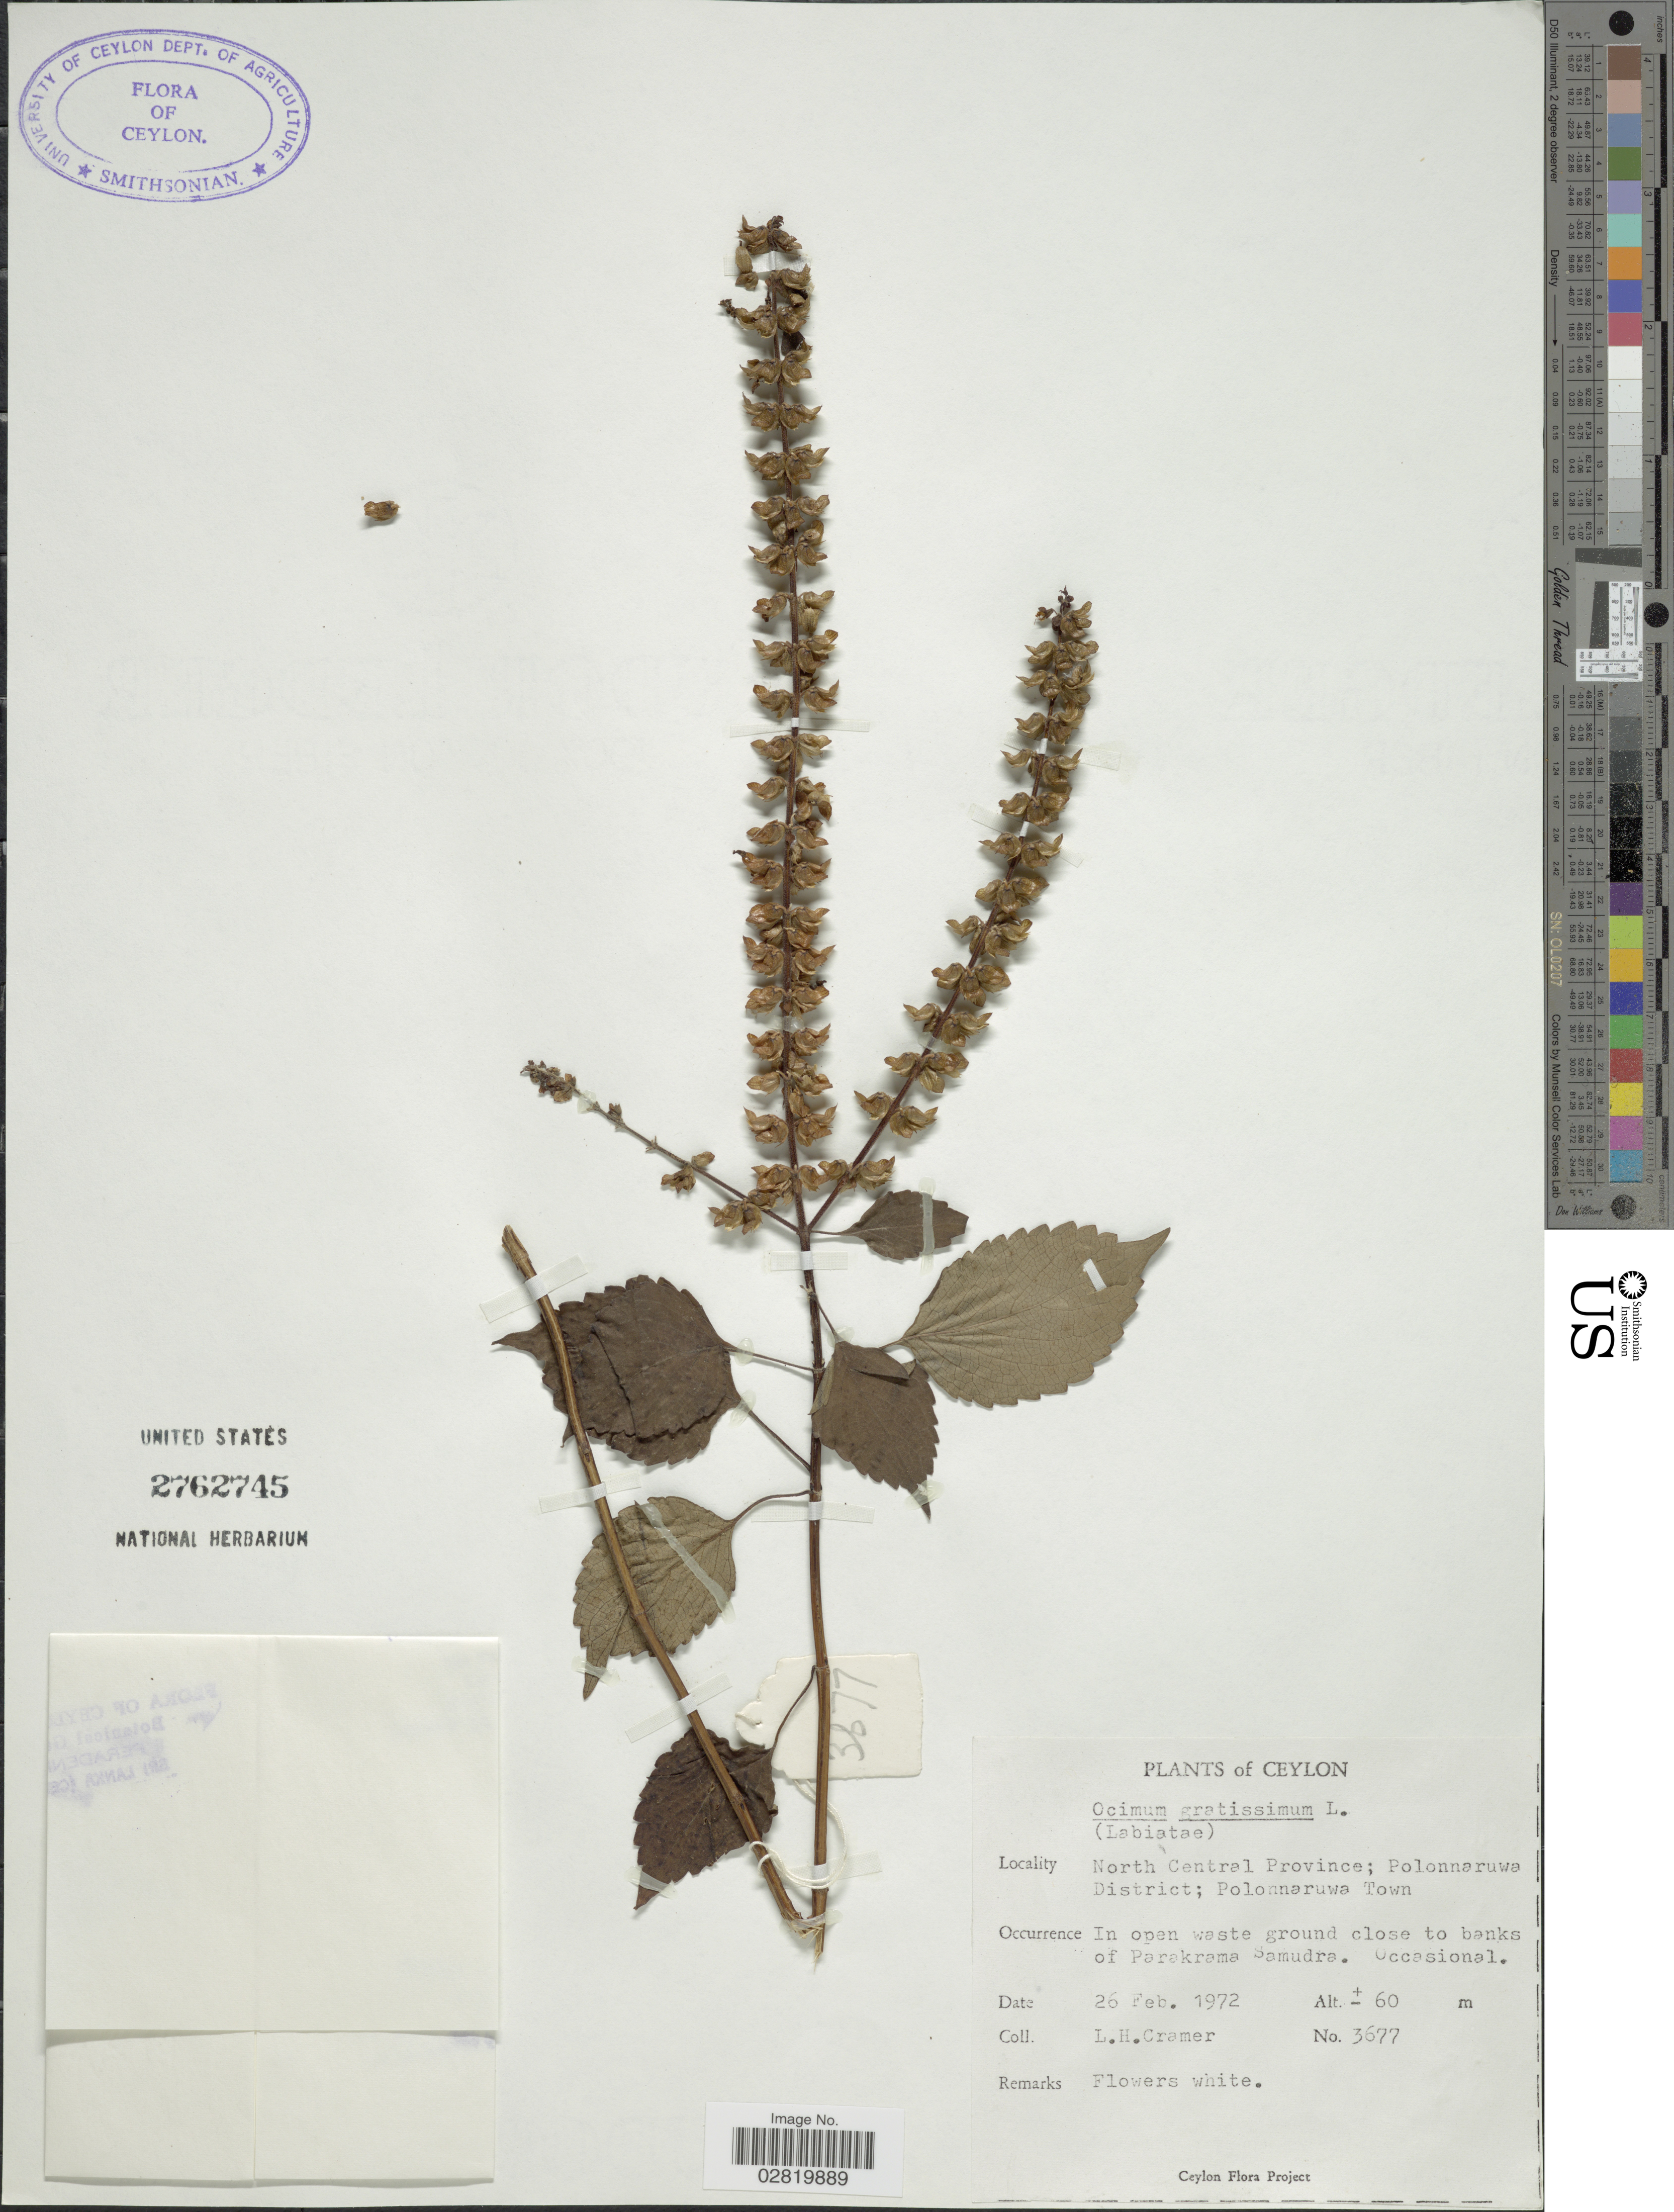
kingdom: Plantae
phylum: Tracheophyta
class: Magnoliopsida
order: Lamiales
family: Lamiaceae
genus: Ocimum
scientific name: Ocimum gratissimum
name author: L.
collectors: L. H. Cramer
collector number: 3677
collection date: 1972-02-26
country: Sri Lanka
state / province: North Central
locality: Ceylon, North Central Province; Polonnaruwa District; Polonnaruwa Town, In open waste ground close to banks of Parakrama Samudra.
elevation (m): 60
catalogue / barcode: US 2762745